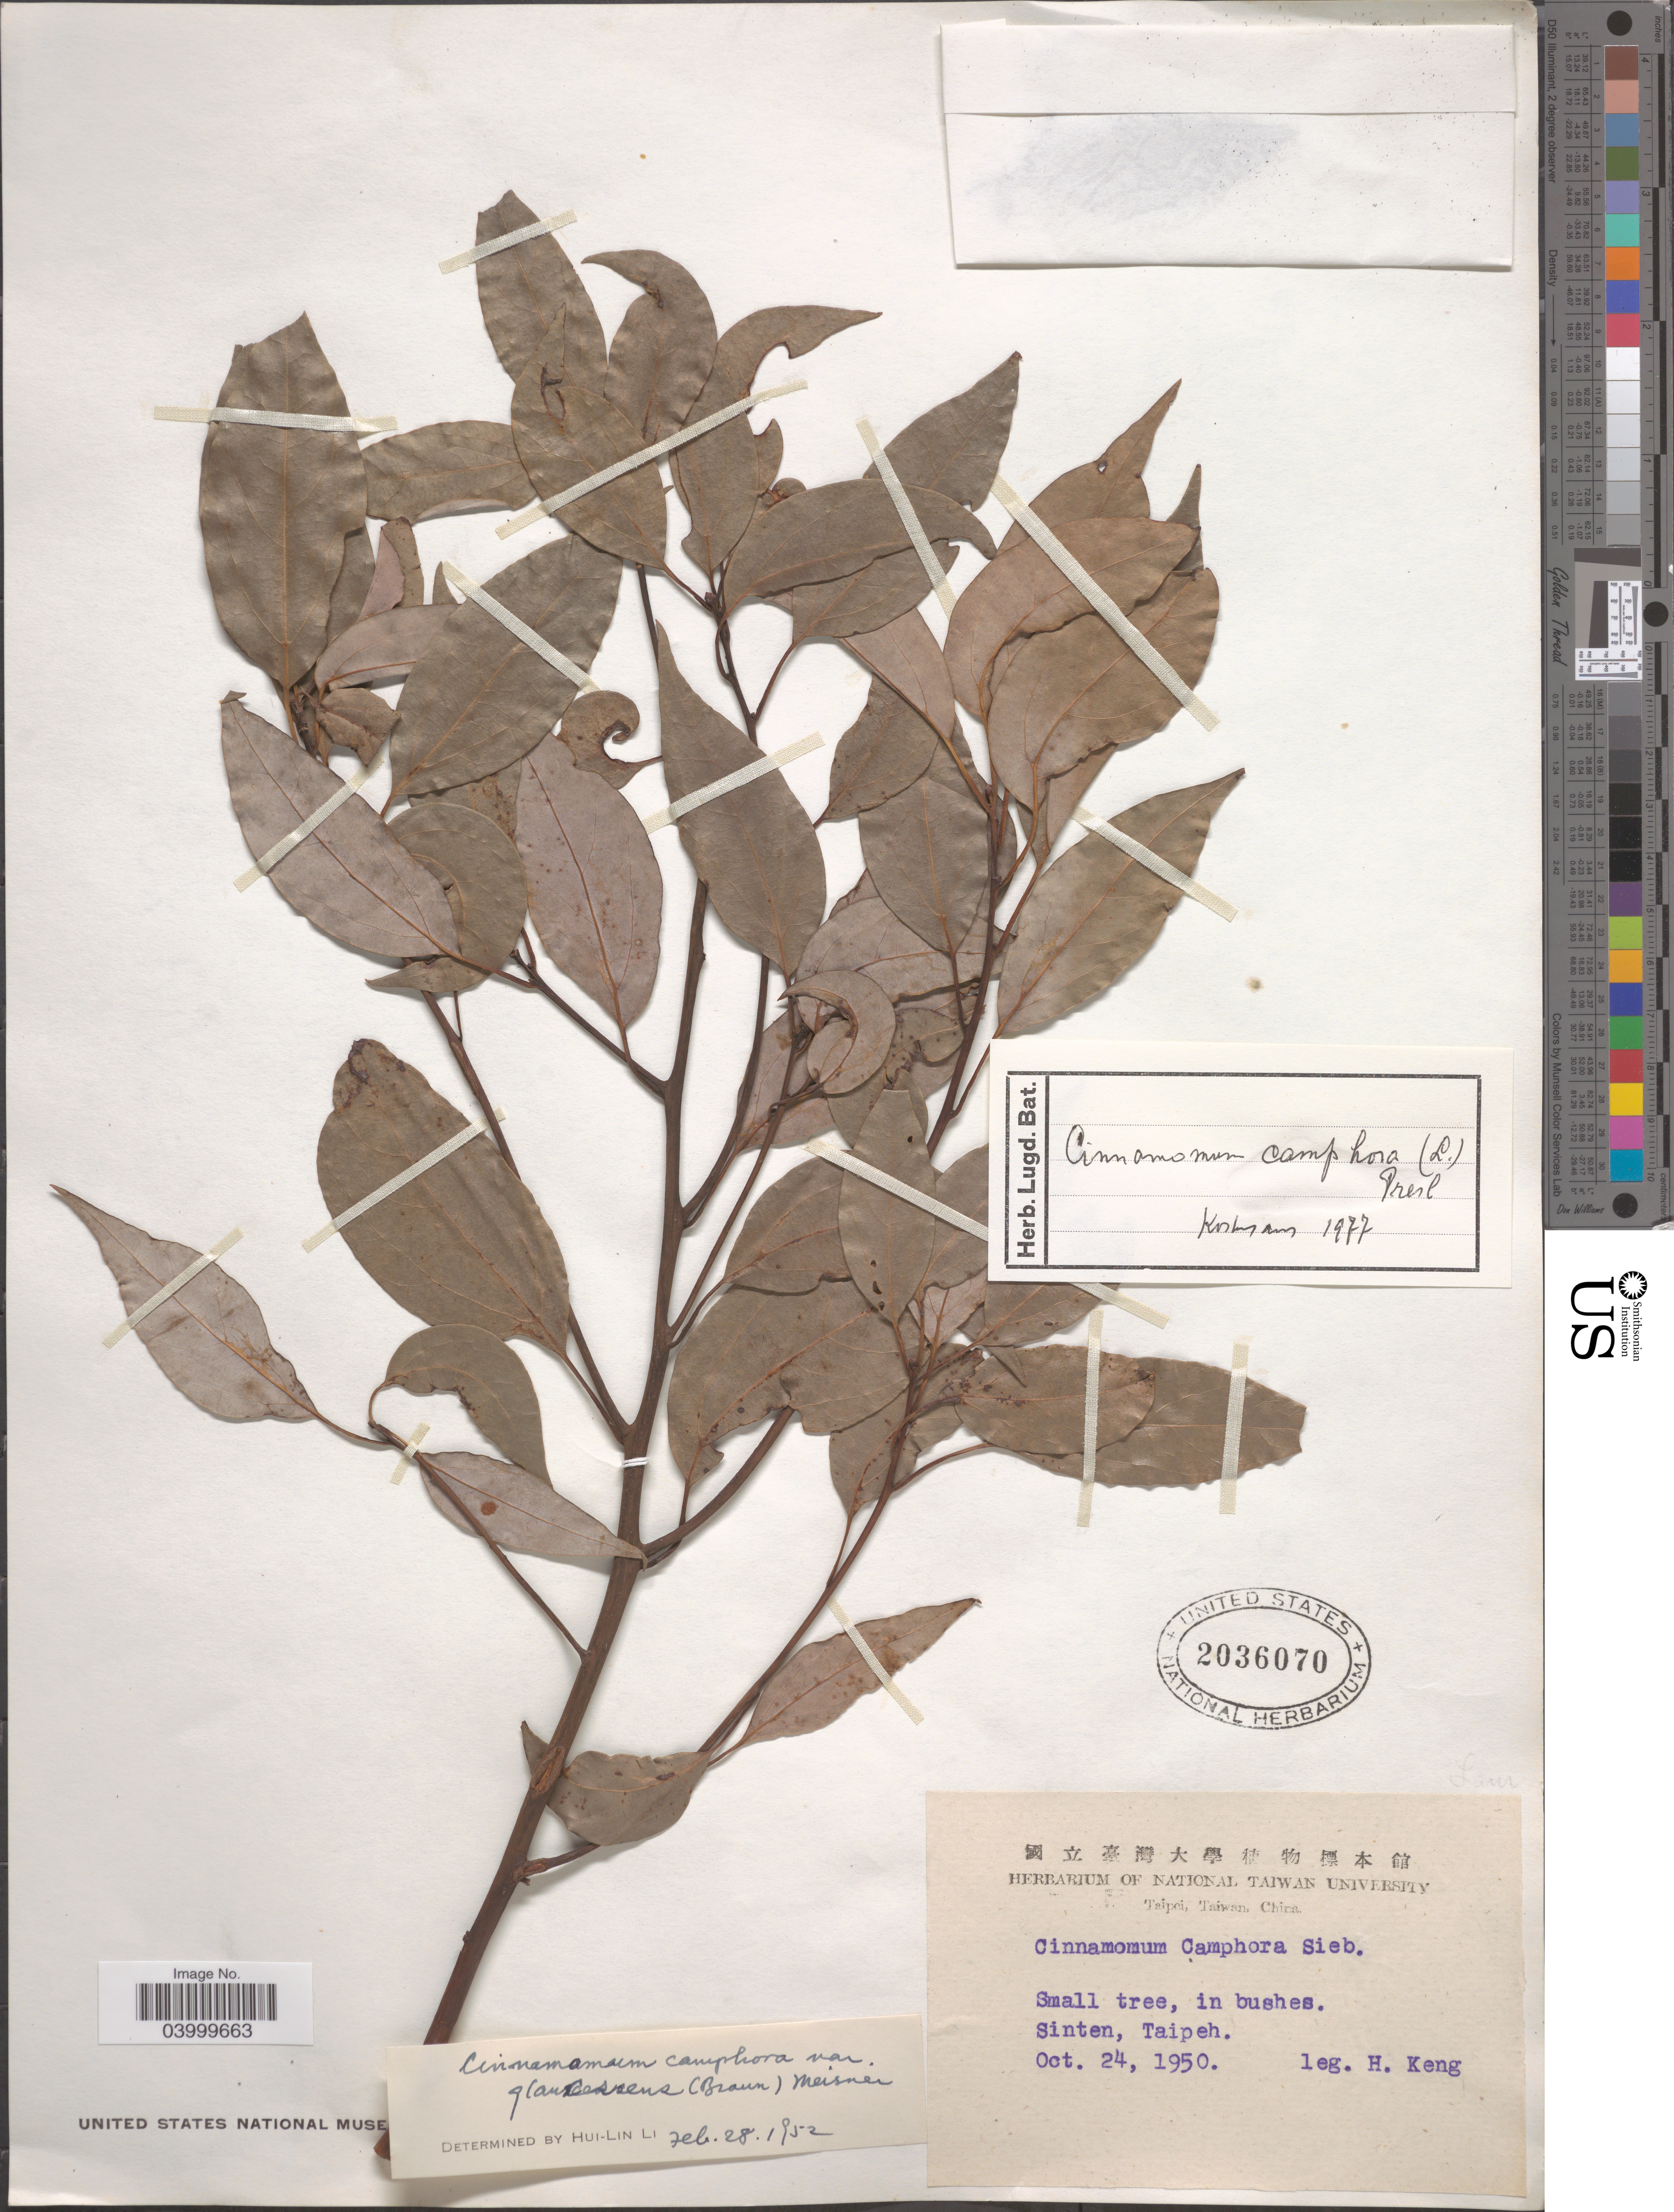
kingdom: Plantae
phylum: Tracheophyta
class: Magnoliopsida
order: Laurales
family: Lauraceae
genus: Cinnamomum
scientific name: Cinnamomum camphora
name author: (L.) J. Presl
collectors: H. Keng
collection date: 1950-10-24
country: Taiwan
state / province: Taipei City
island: Taiwan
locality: Sinten, Taipeh.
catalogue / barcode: US 2036070